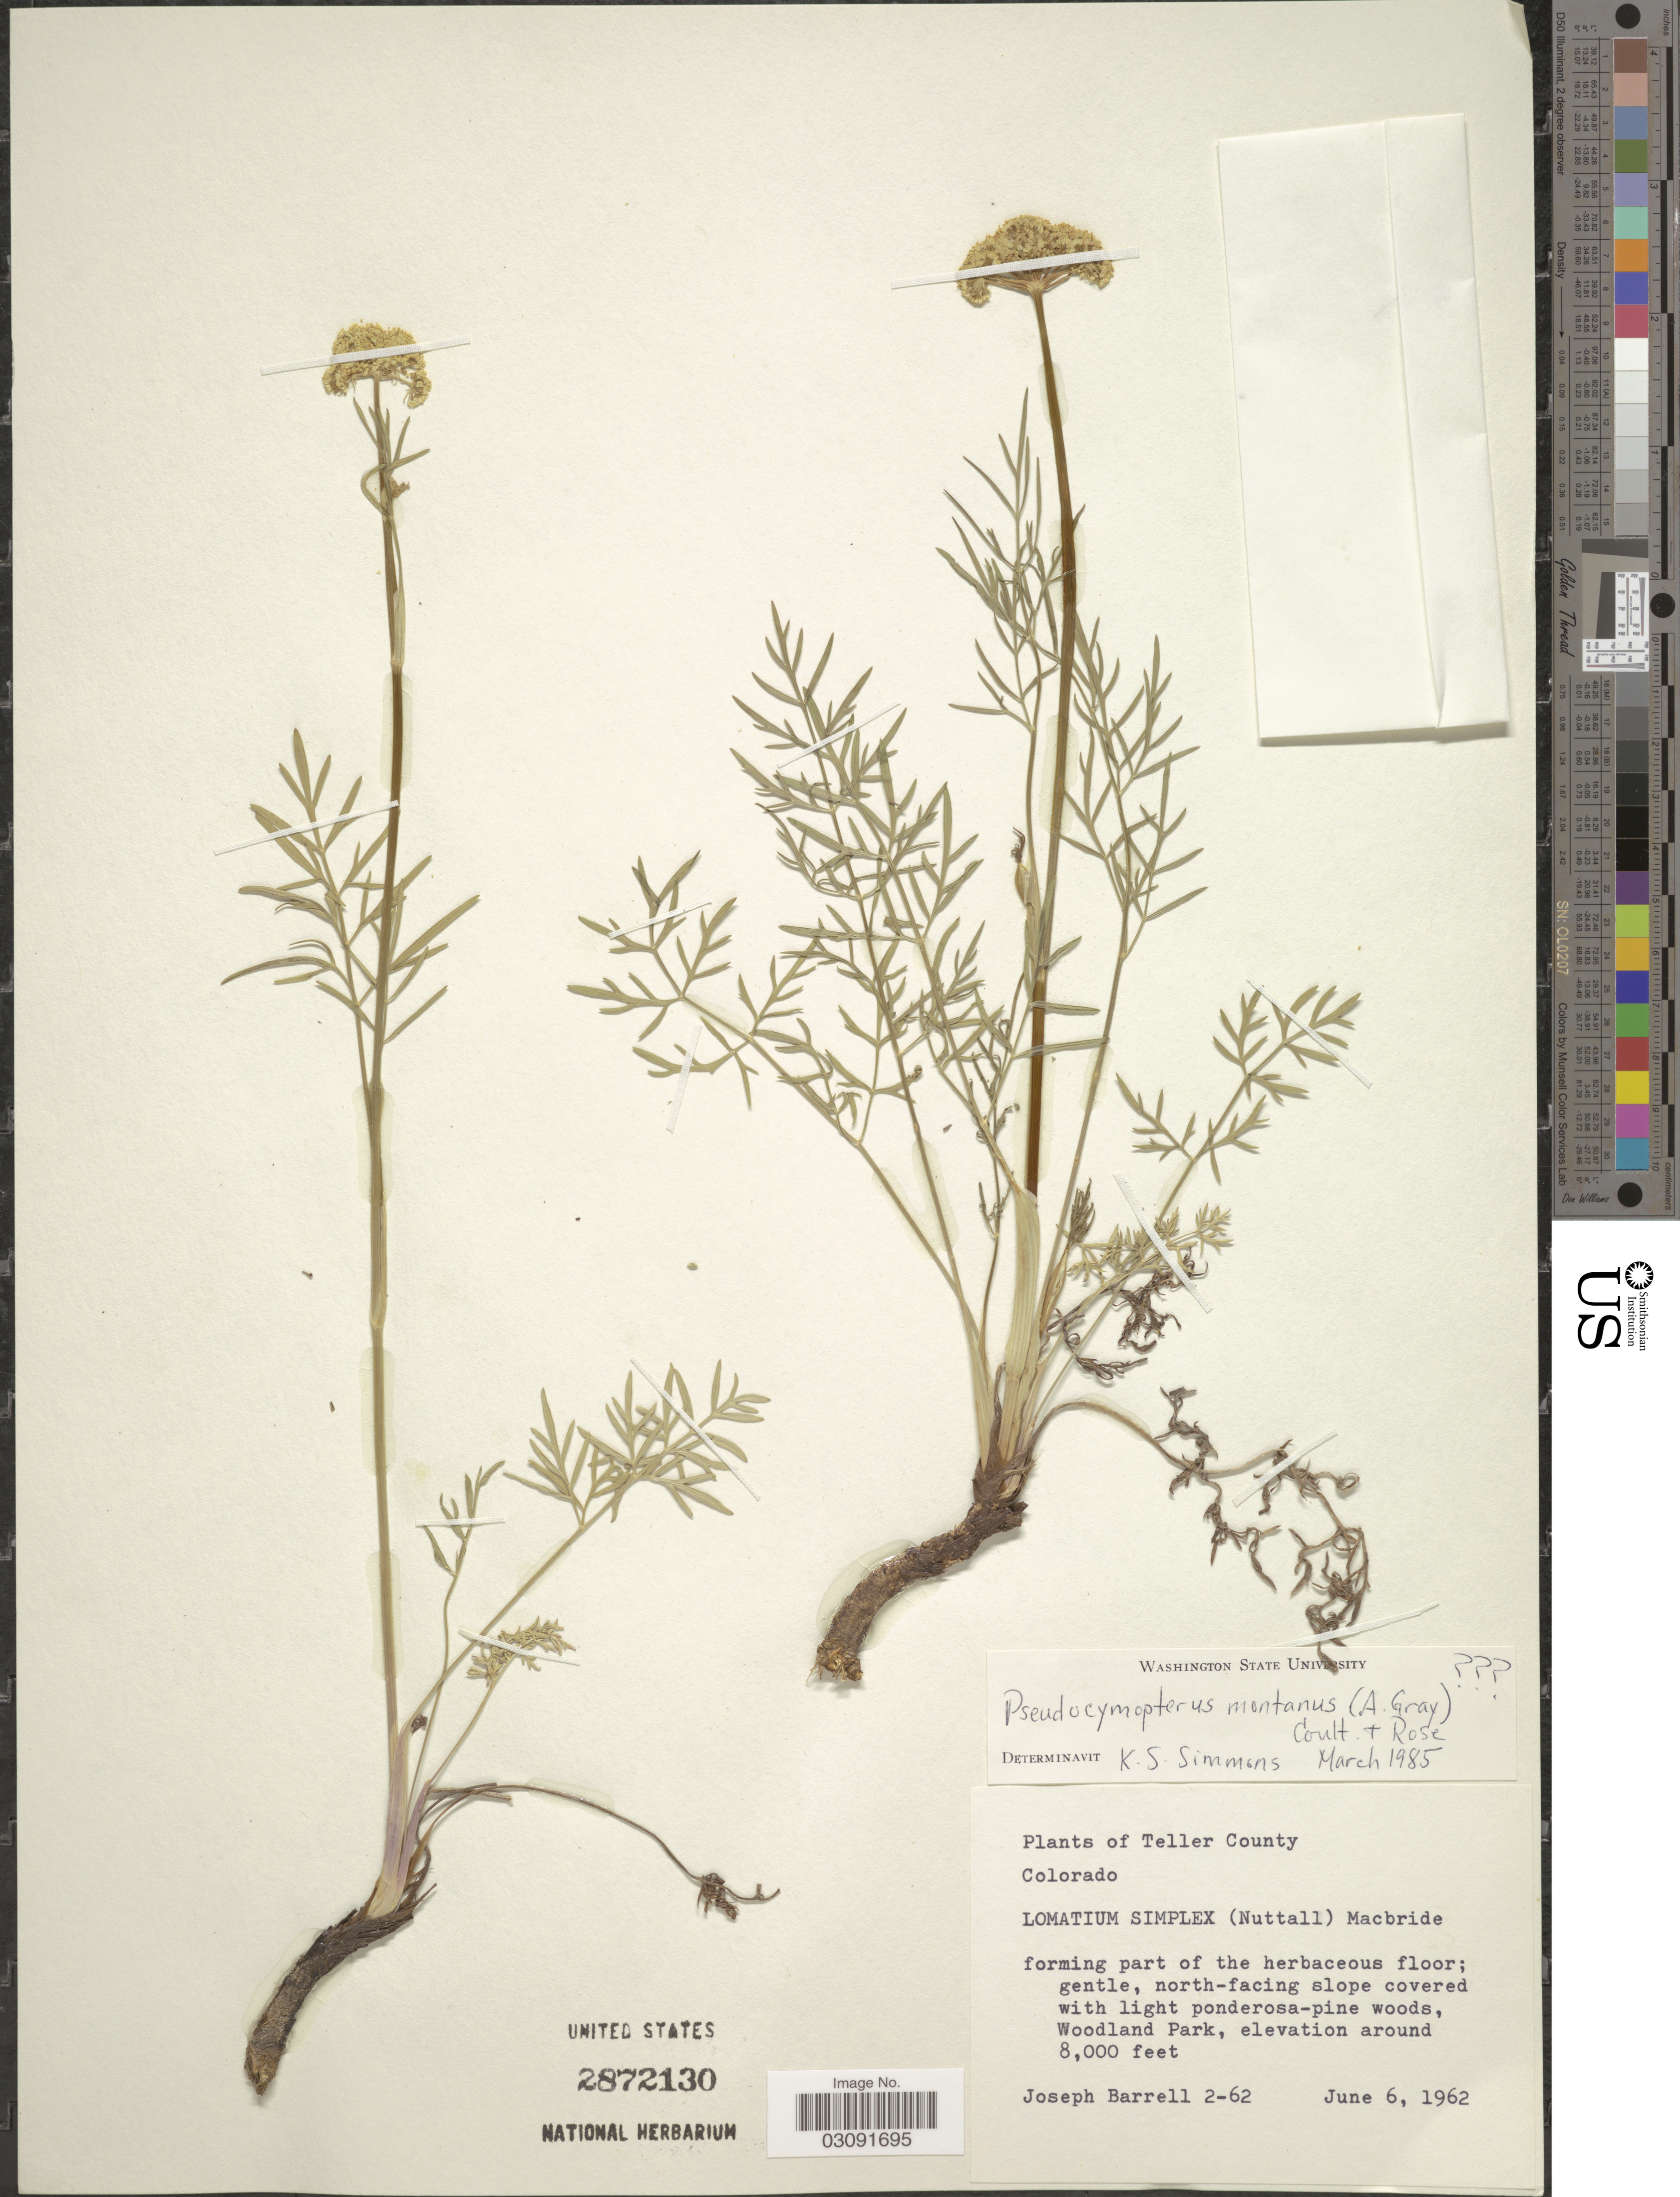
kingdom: Plantae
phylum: Tracheophyta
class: Magnoliopsida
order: Apiales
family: Apiaceae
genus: Pseudocymopterus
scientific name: Pseudocymopterus montanus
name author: (A. Gray) J.M. Coult. & Rose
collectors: J. Barrell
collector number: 2-62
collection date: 1962-06-06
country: United States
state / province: Colorado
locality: Teller County, Woodland Park.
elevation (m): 2438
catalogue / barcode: US 2872130